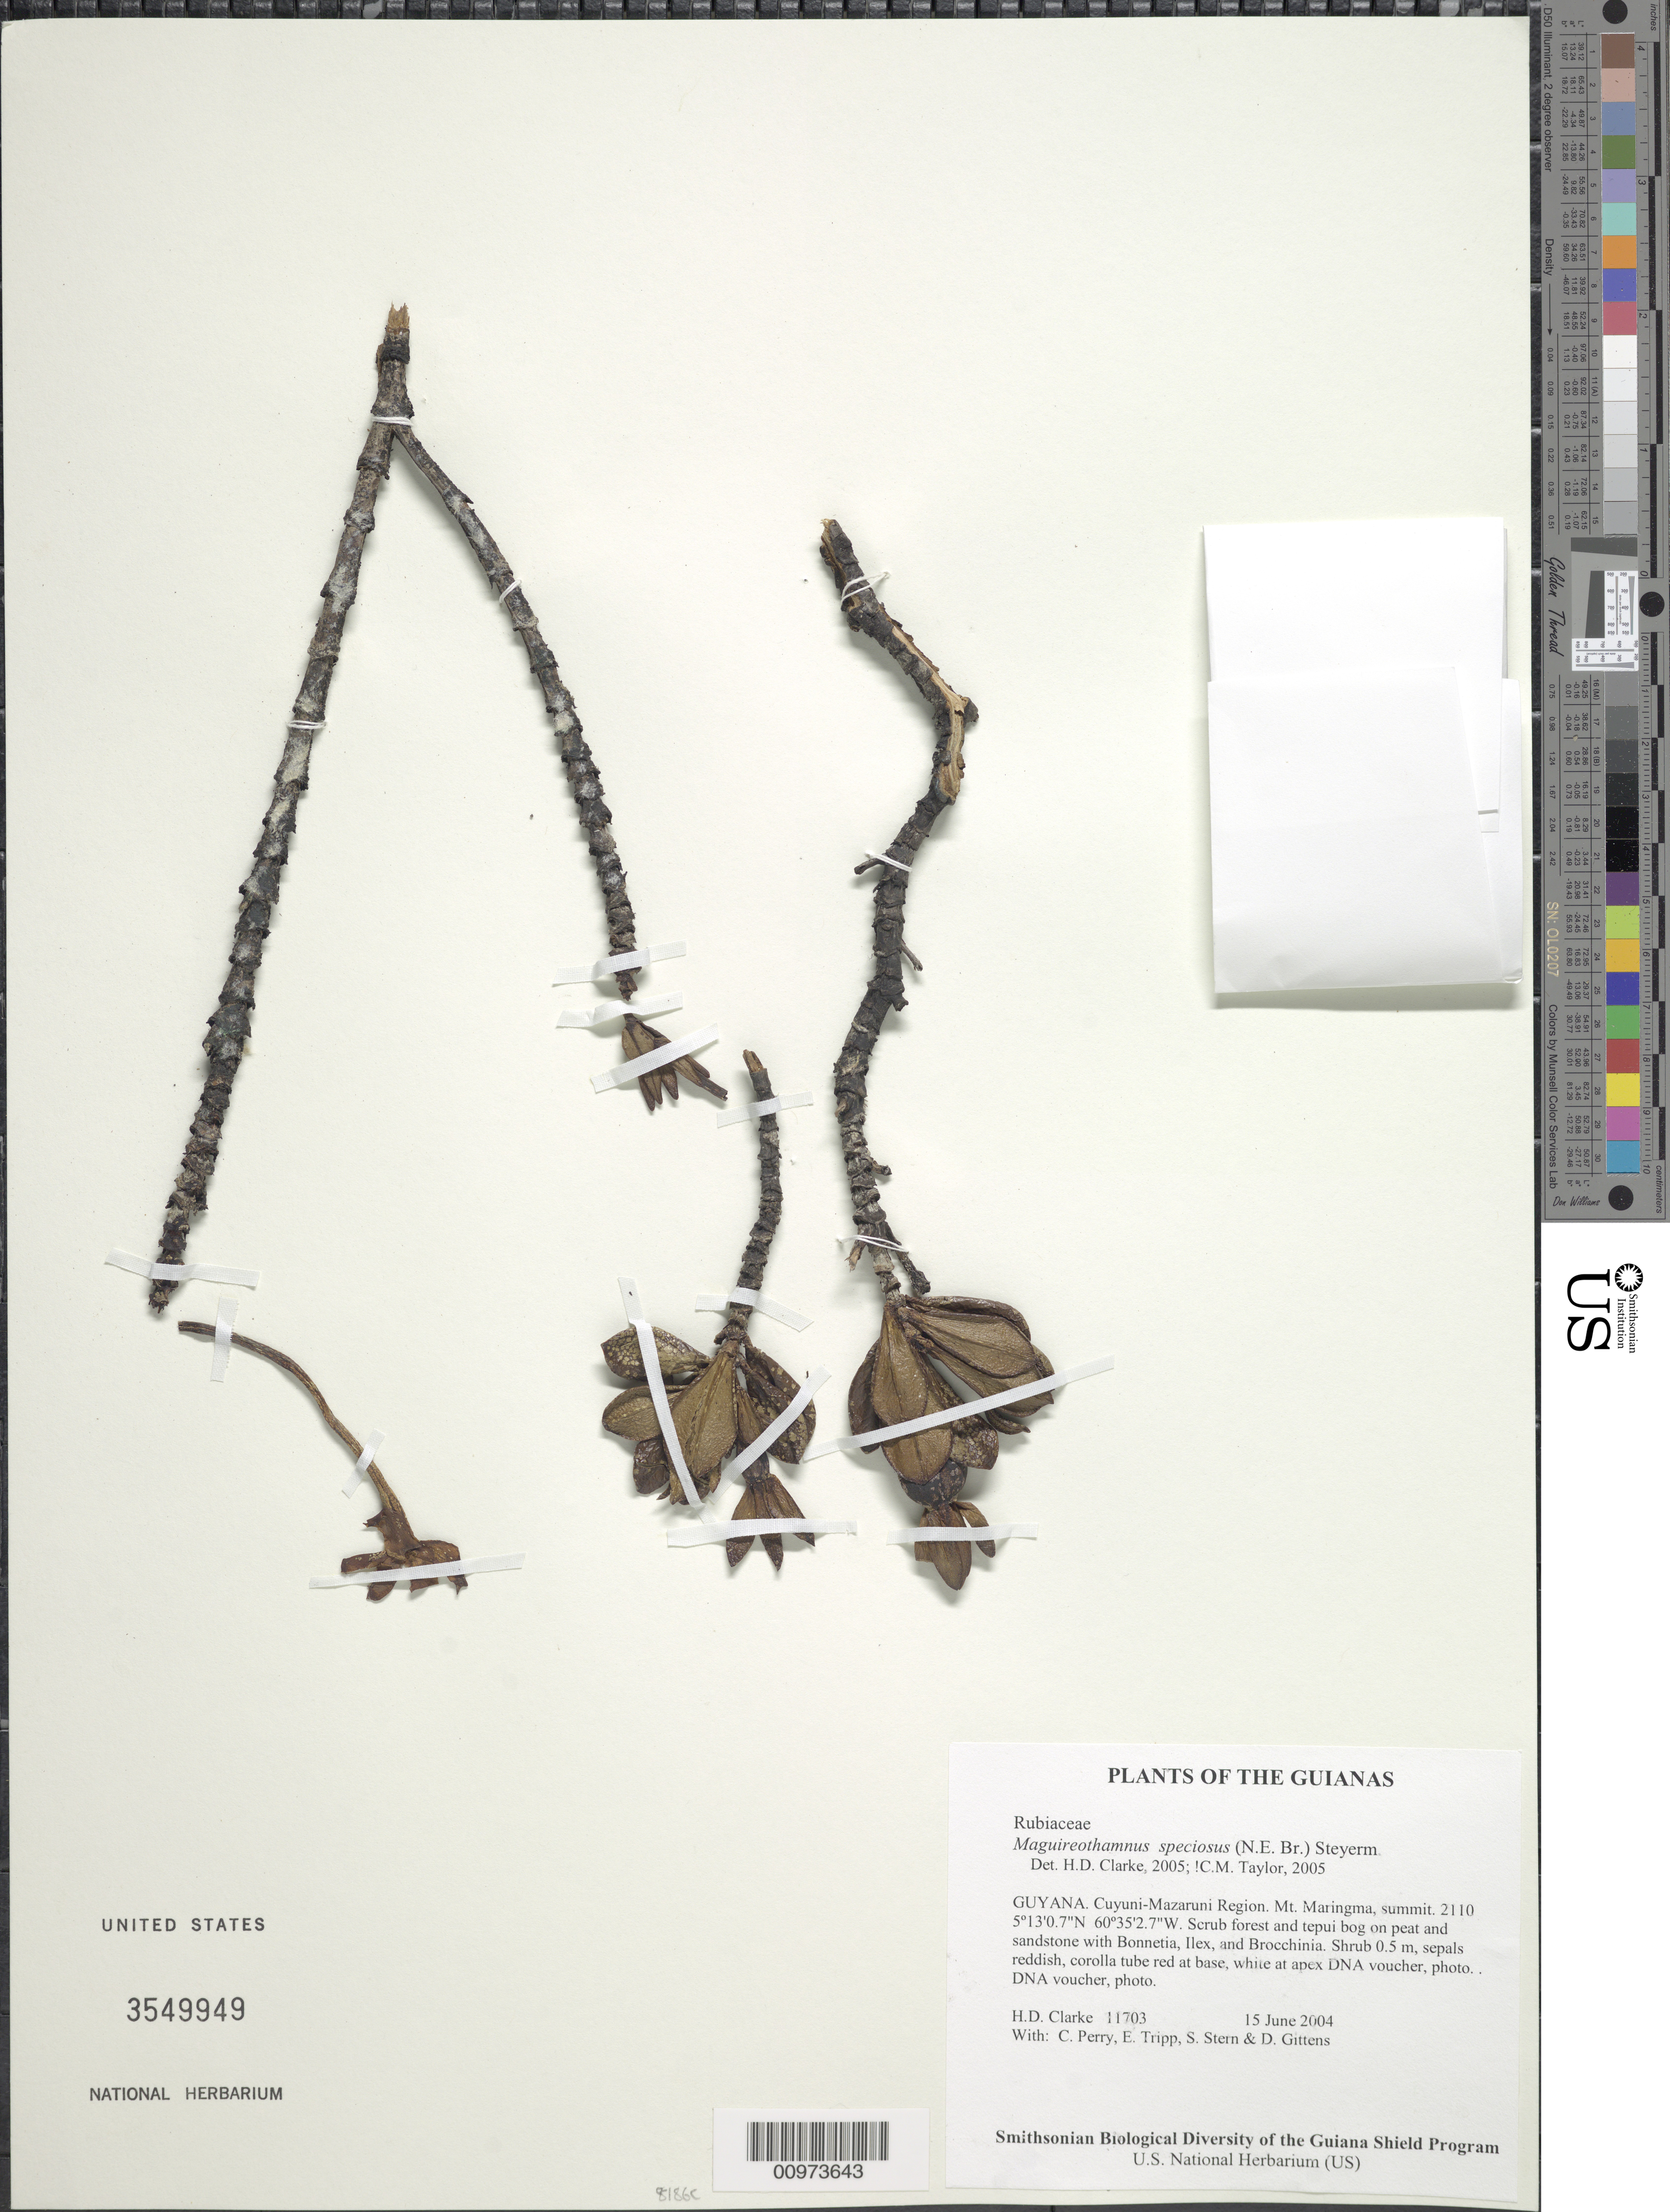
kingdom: Plantae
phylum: Tracheophyta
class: Magnoliopsida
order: Gentianales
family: Rubiaceae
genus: Maguireothamnus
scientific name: Maguireothamnus speciosus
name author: (N.E. Br.) Steyerm.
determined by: Taylor, Charlotte M.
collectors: H. D. Clarke, C. Perry, E. Tripp, S. R. Stern & D. Gittens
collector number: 11703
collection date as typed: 15 June 2004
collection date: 2004-06-15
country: Guyana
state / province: Cuyuni-Mazaruni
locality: Mt. Maringma, summit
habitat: Scrub forest and tepui bog on peat and sandstone with Bonnetia, Ilex, and Brocchinia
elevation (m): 2110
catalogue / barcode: US 3549949